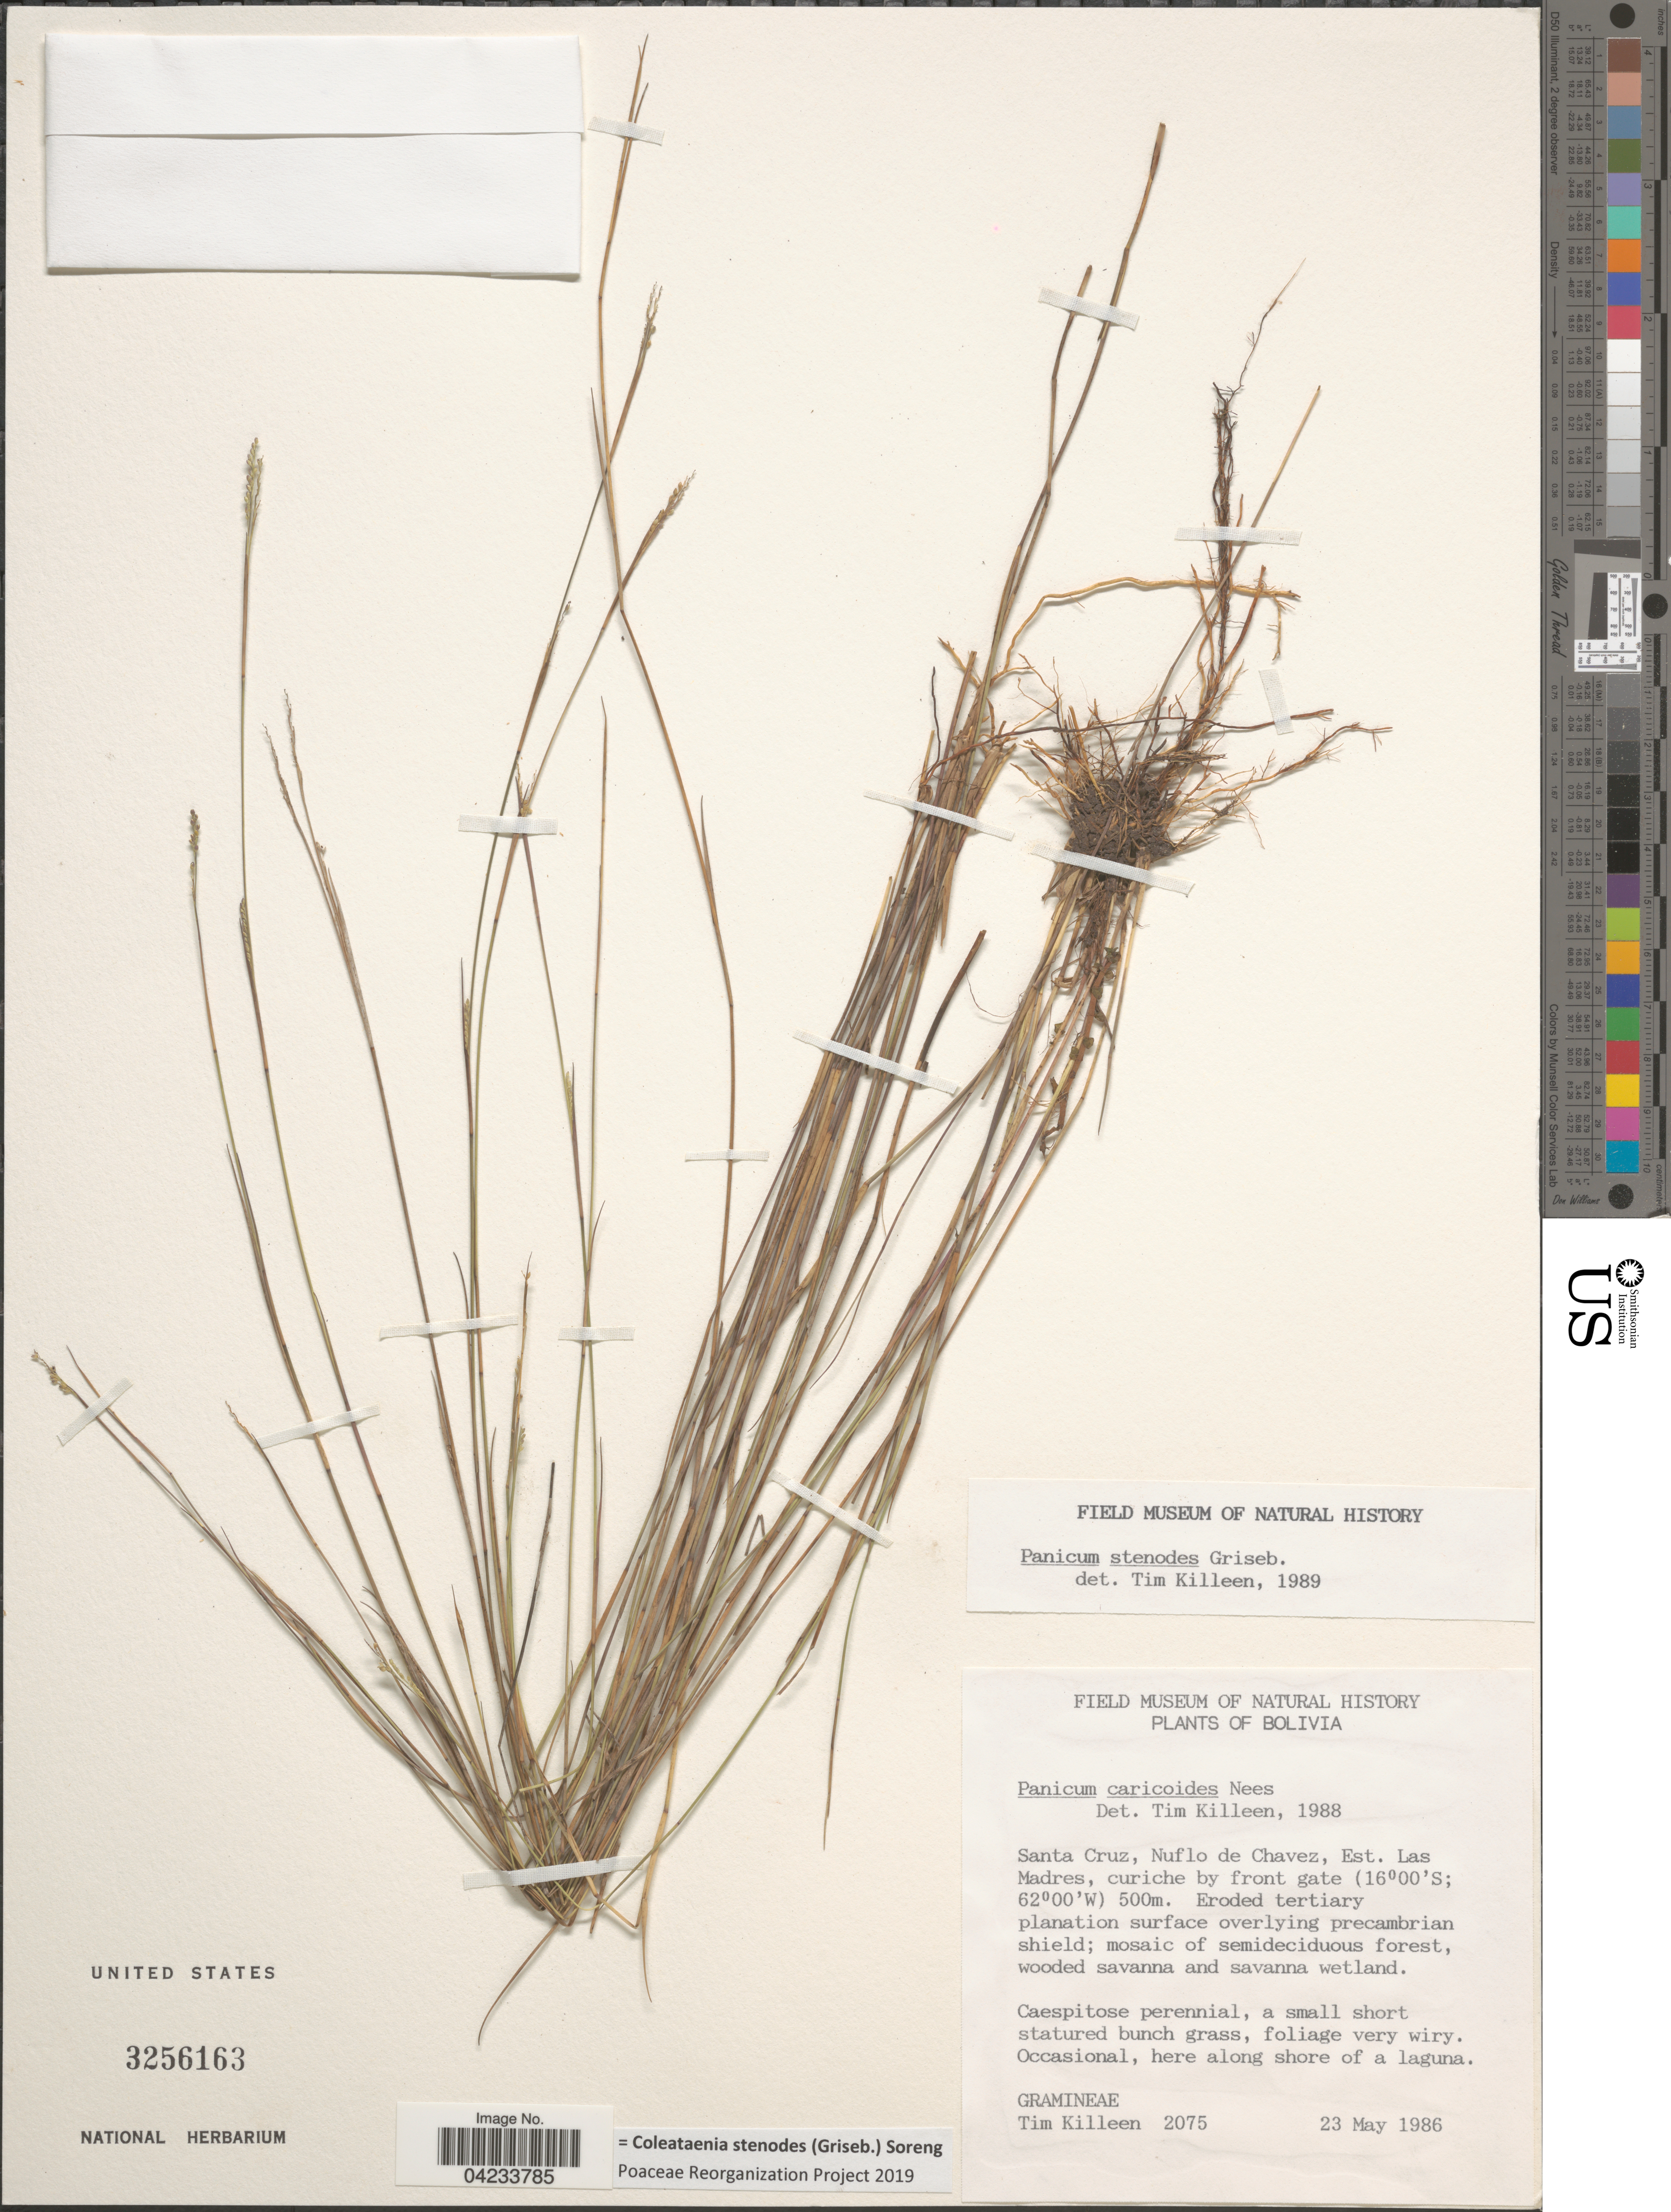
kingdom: Plantae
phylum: Tracheophyta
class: Liliopsida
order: Poales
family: Poaceae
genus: Coleataenia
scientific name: Coleataenia stenodes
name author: (Griseb.) Soreng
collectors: T. J. Killeen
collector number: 2075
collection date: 1986-05-23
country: Bolivia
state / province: Santa Cruz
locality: Santa Cruz, Nuflo de Chavez, Est. Las Madres, curiche by front gate.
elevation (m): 500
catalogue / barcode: US 3256163